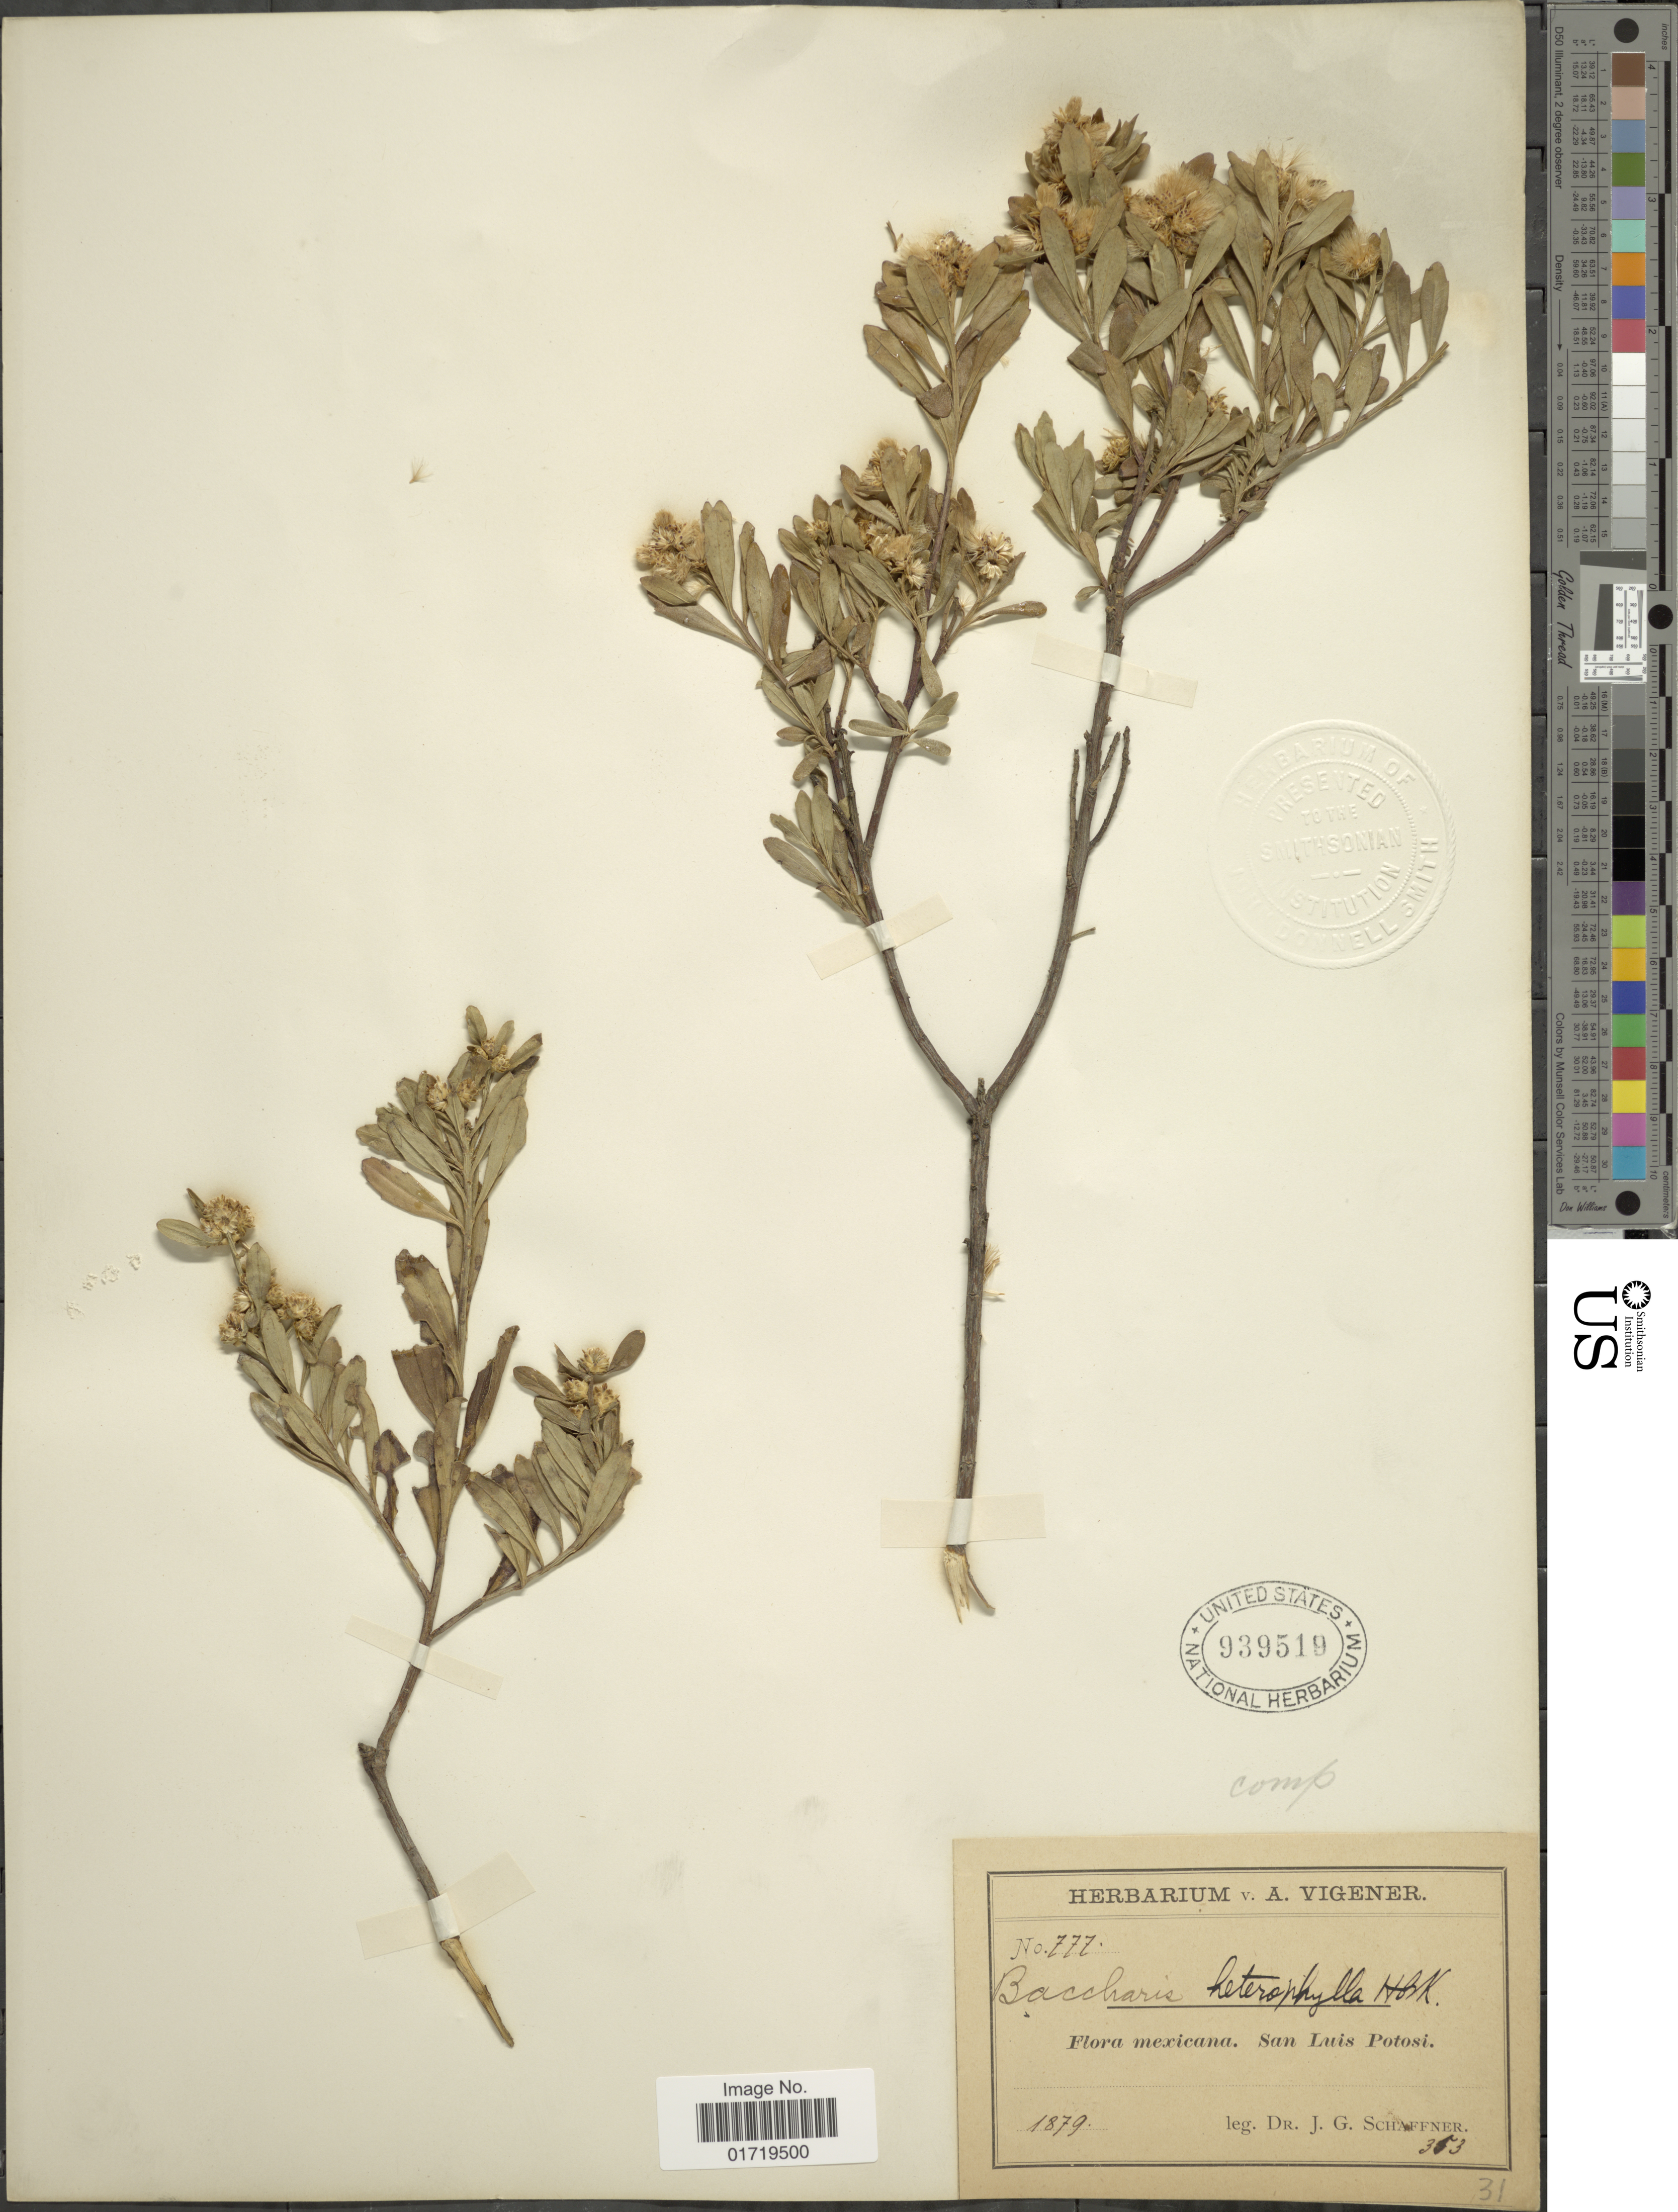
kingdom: Plantae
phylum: Tracheophyta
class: Magnoliopsida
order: Asterales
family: Asteraceae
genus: Baccharis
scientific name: Baccharis heterophylla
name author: Kunth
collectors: J. G. Schaffner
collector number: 777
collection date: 1879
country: Mexico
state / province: San Luis Potosí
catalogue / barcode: US 939519